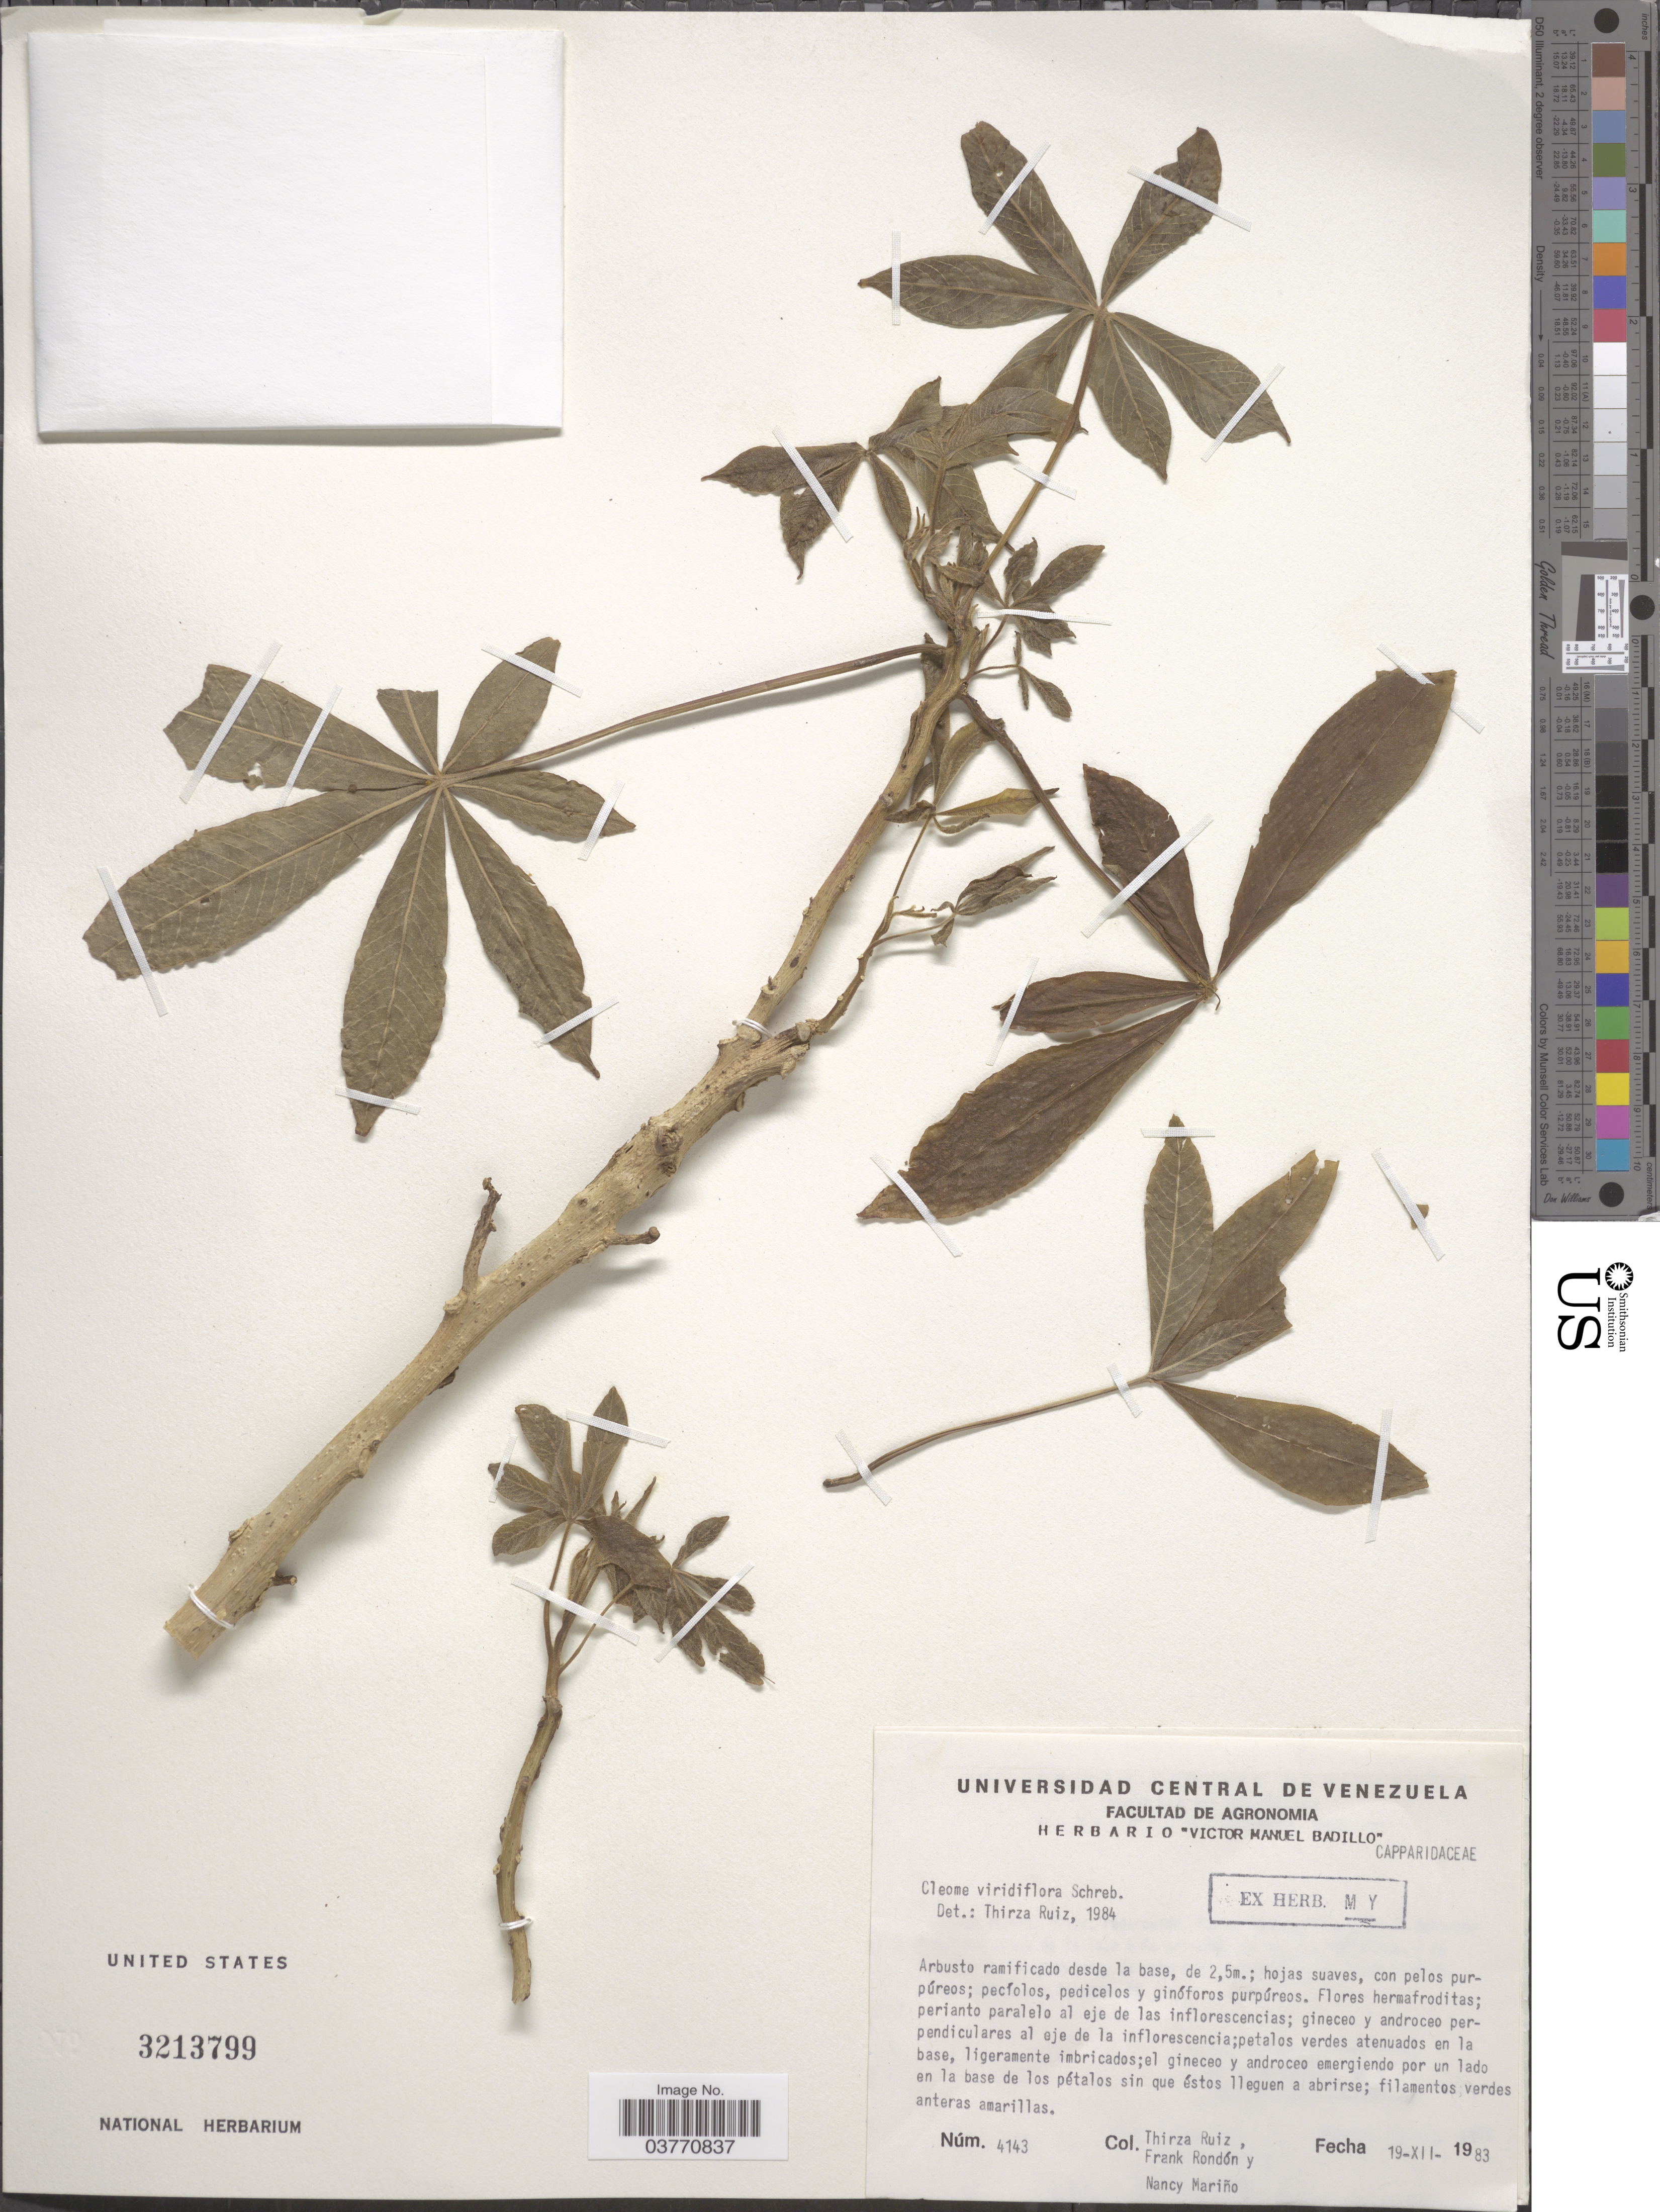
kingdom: Plantae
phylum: Tracheophyta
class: Magnoliopsida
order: Brassicales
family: Cleomaceae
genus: Melidiscus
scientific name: Melidiscus gigantea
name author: (L.) Raf.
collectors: T. Ruíz, F. Rondón & N. Mariño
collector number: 4143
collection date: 1983-12-19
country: Venezuela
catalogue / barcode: US 3213799